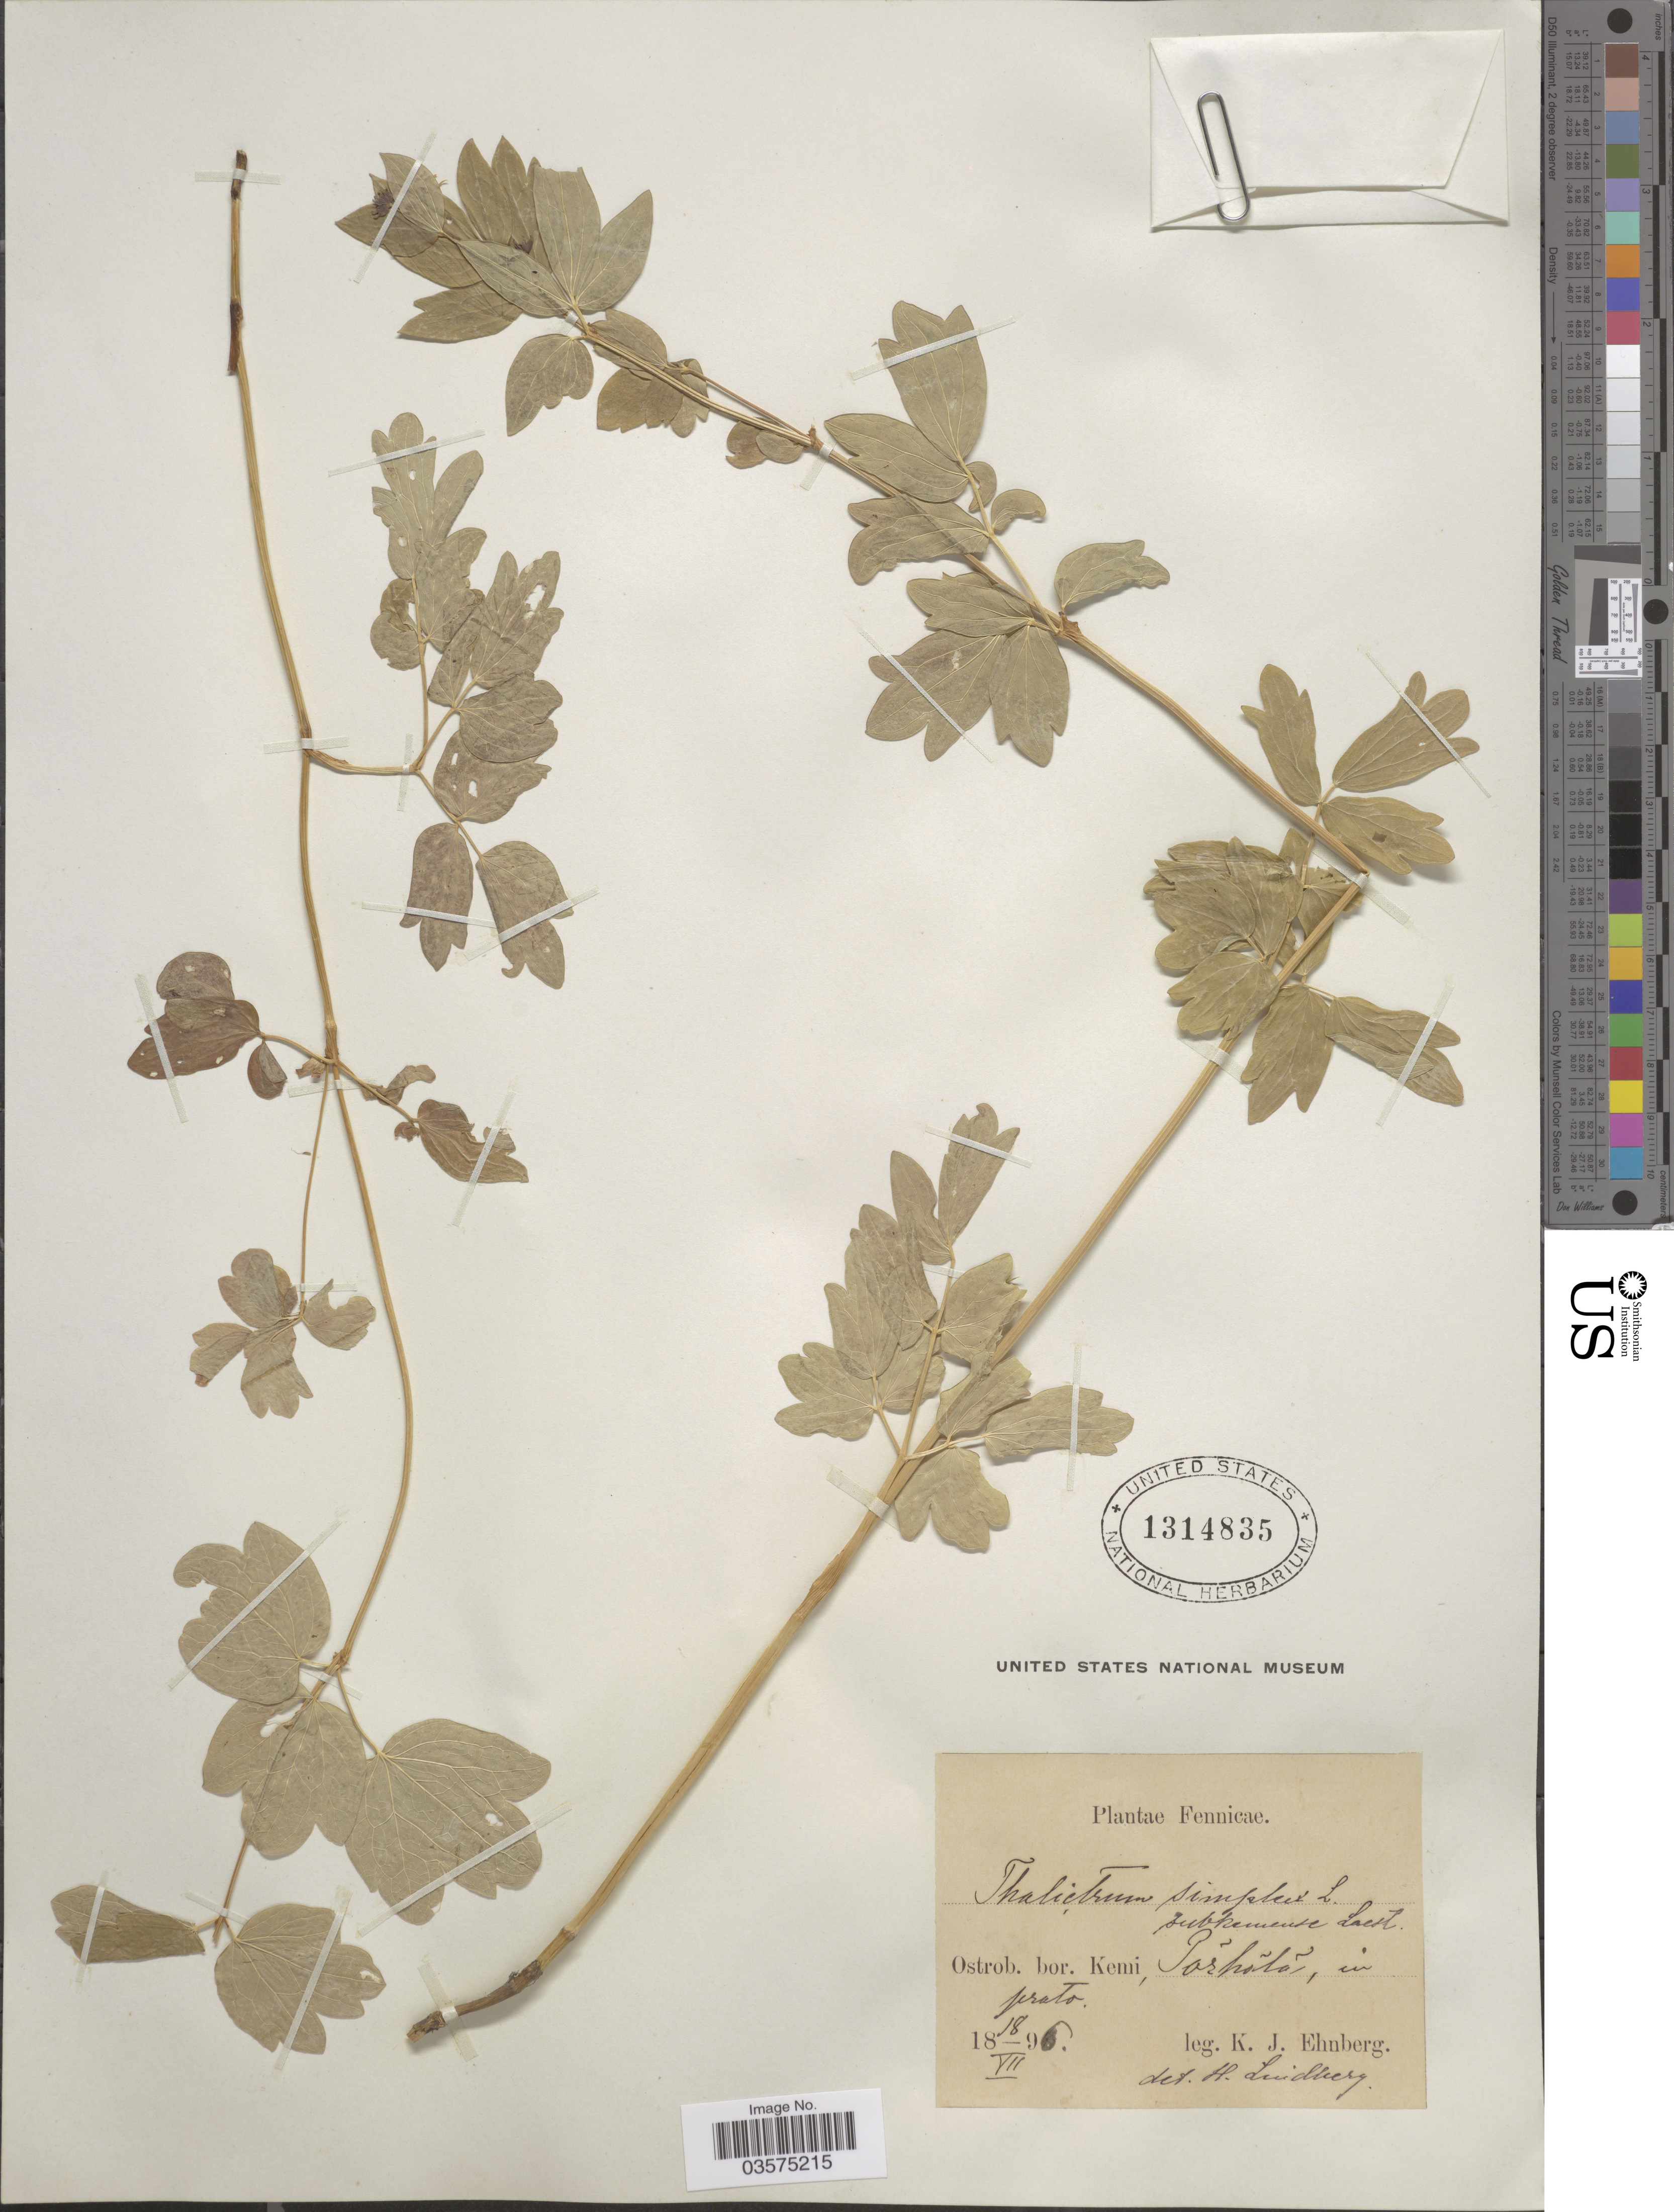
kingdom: Plantae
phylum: Tracheophyta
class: Magnoliopsida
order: Ranunculales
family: Ranunculaceae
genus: Thalictrum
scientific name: Thalictrum simplex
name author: L.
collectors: K. Ehnberg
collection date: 1896-07-18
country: Finland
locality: Fennicae. Ostrob. bor. Kemi, Porhala, in prato.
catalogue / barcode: US 1314835